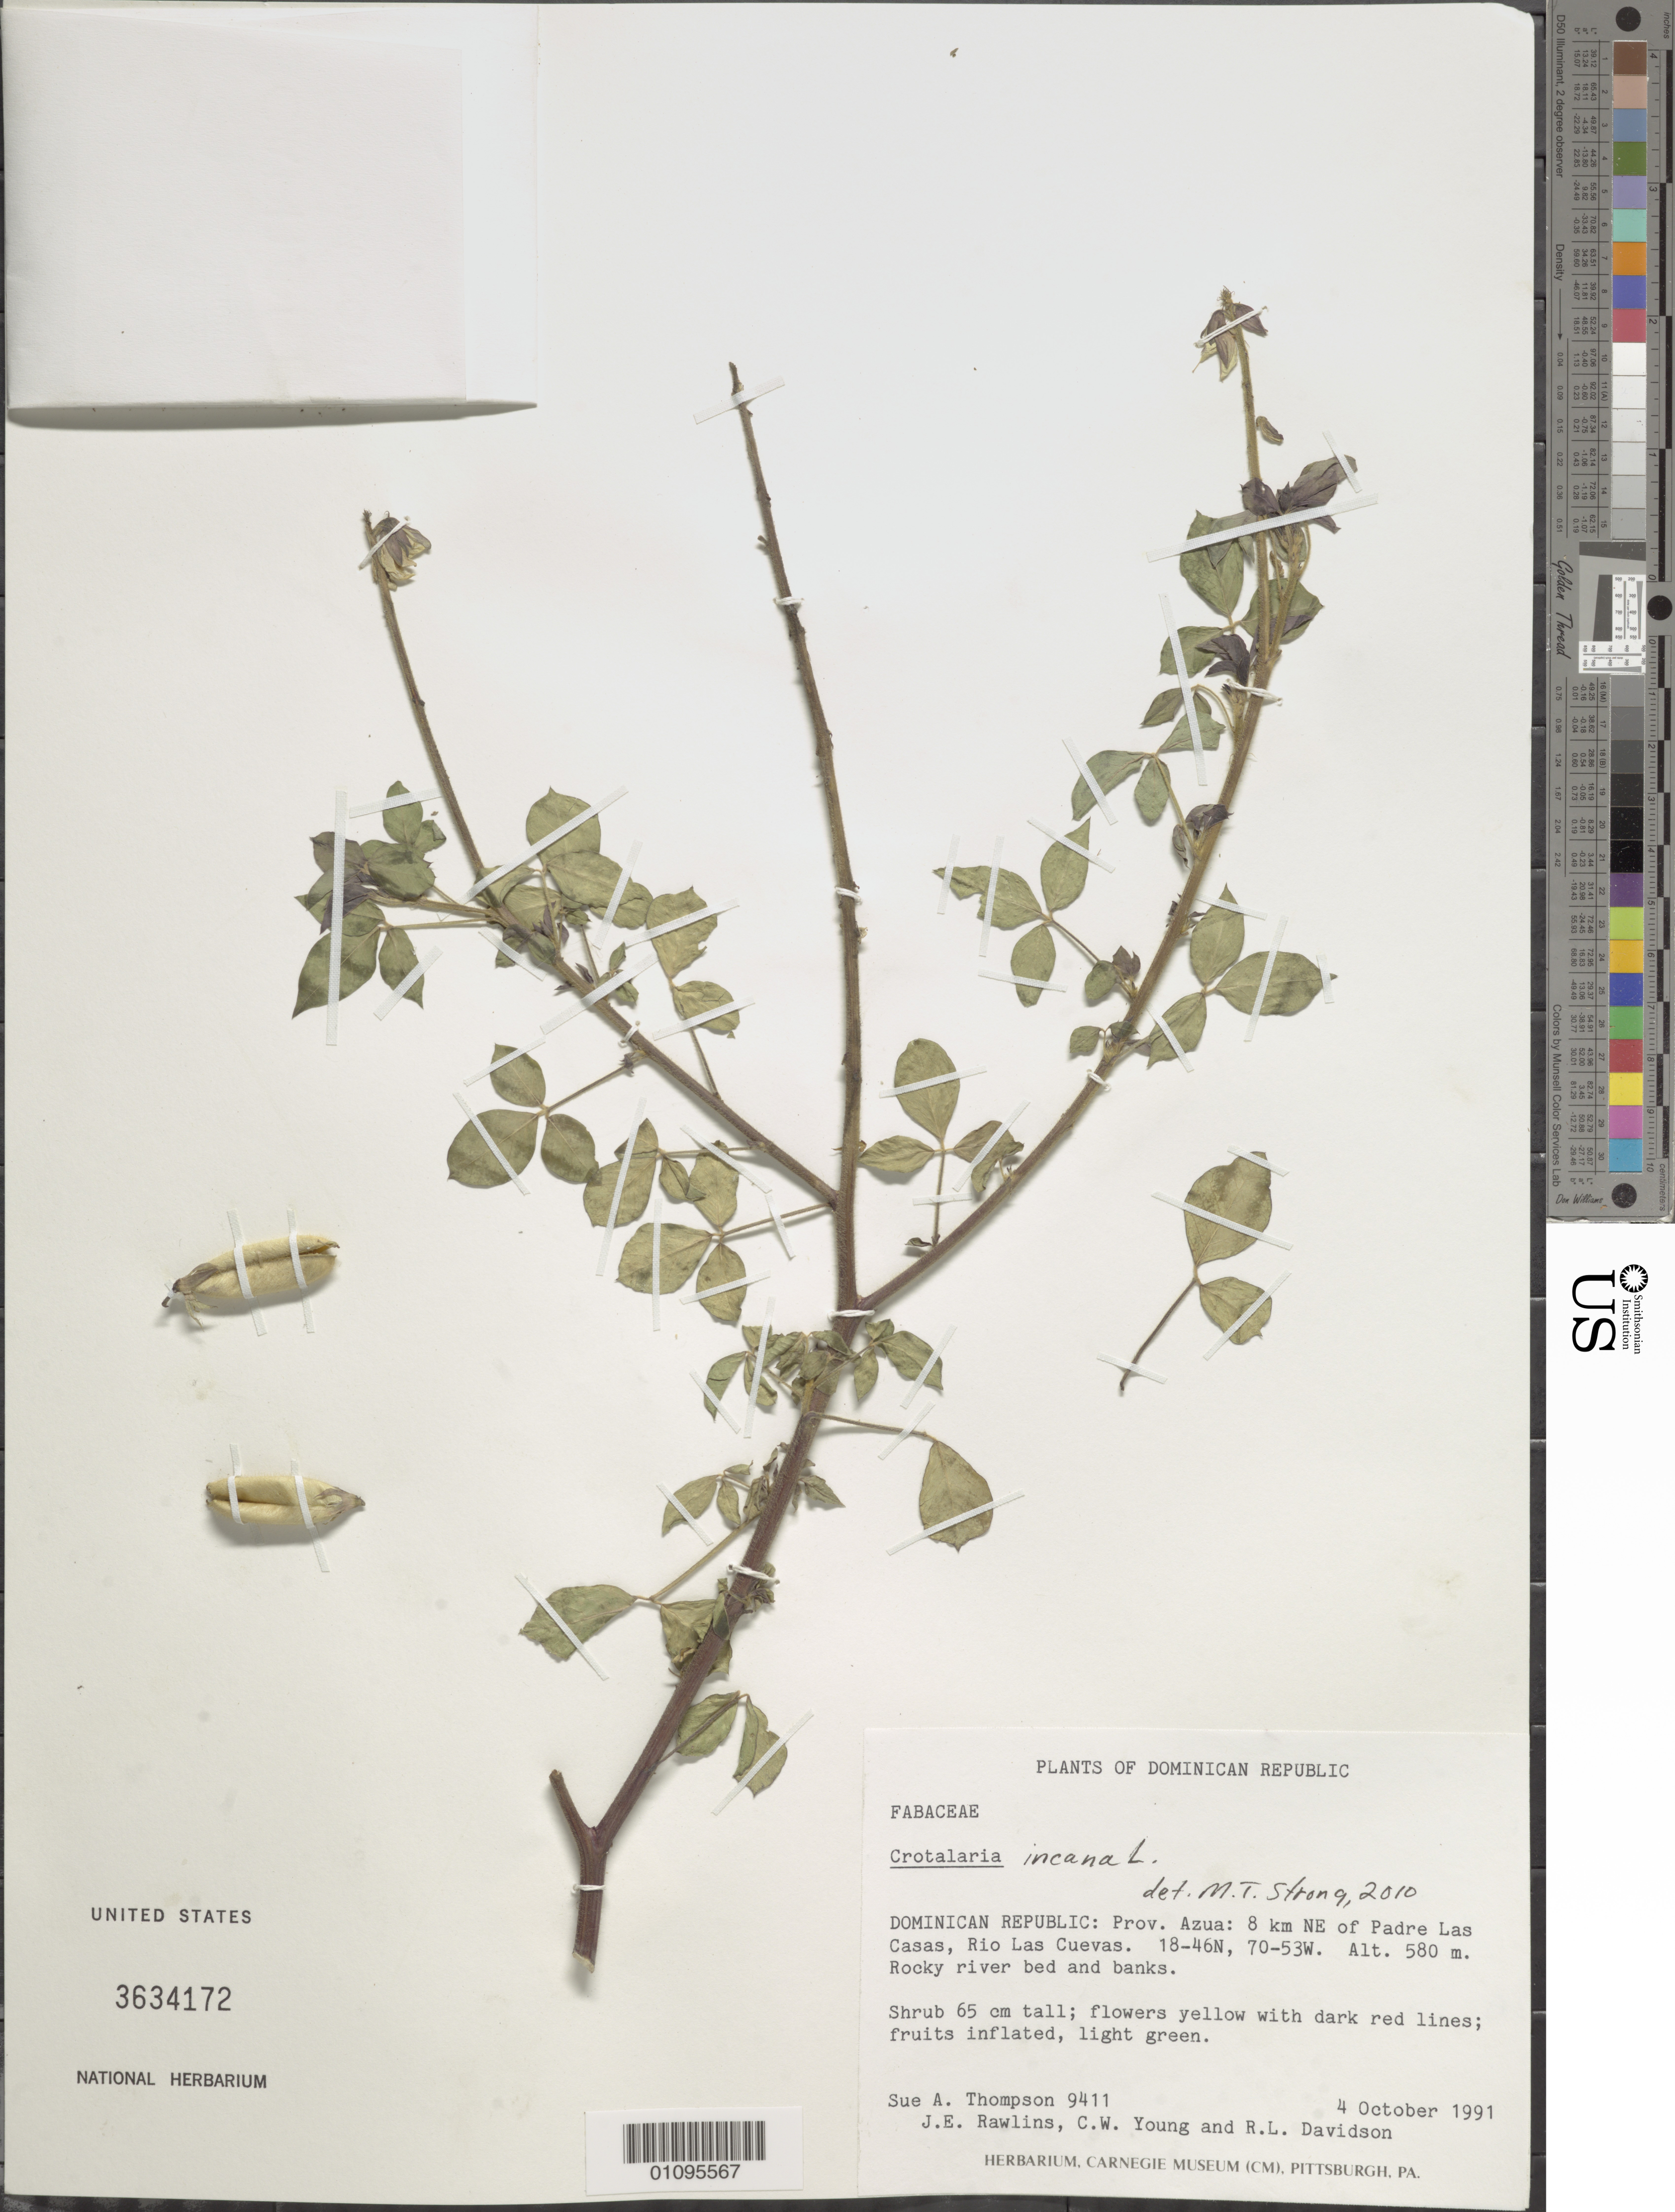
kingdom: Plantae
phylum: Tracheophyta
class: Magnoliopsida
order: Fabales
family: Fabaceae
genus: Crotalaria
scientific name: Crotalaria incana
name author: L.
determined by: Strong, M. T., (US), Smithsonian Institution - National Museum of Natural History (UNITED STATES)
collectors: S. A. Thompson, J. Rawlins, C. Young & R. Davidson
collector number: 9411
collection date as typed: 04 Oct 1991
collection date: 1991-10-04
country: Dominican Republic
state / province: Azua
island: Hispaniola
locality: Rio Las Cuevas, 8 km NE of Padre Las Casas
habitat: Rocky river bed and banks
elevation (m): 580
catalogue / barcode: US 3641172